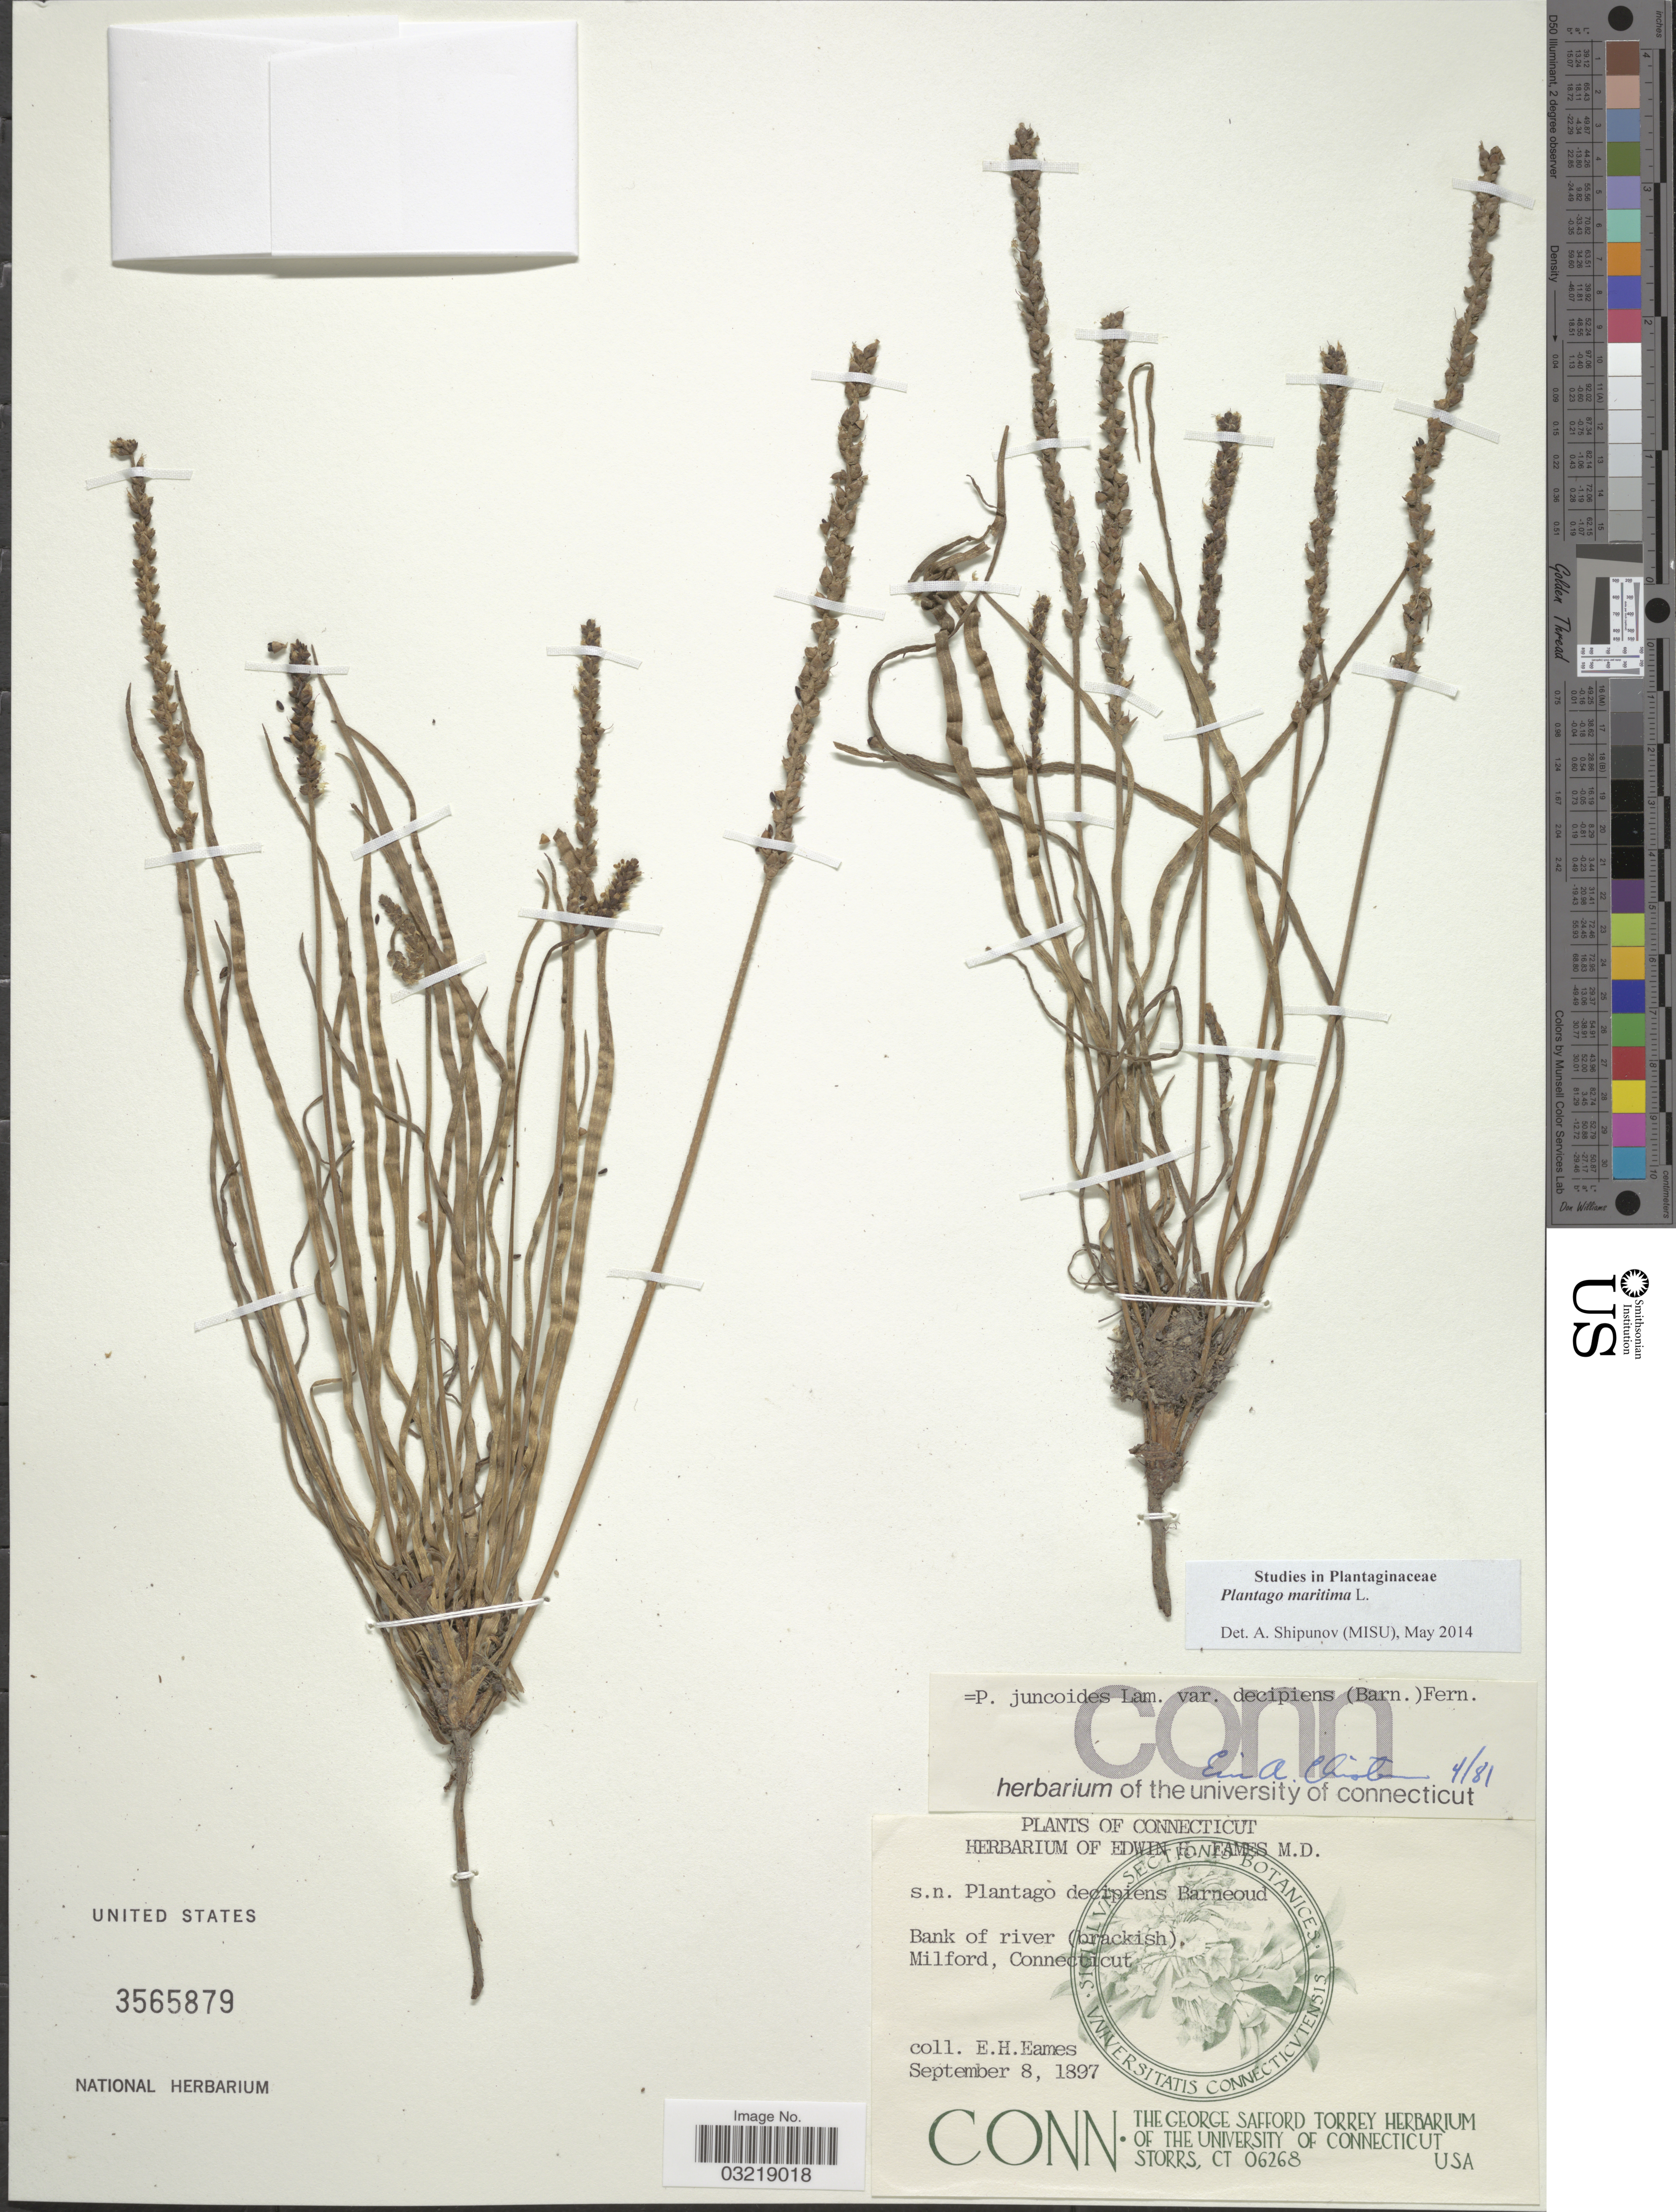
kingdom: Plantae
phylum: Tracheophyta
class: Magnoliopsida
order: Lamiales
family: Plantaginaceae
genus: Plantago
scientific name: Plantago maritima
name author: L.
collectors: E. H. Eames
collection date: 1897-09-08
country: United States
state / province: Connecticut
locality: Bank of river (brackish) Milford.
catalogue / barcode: US 3565879